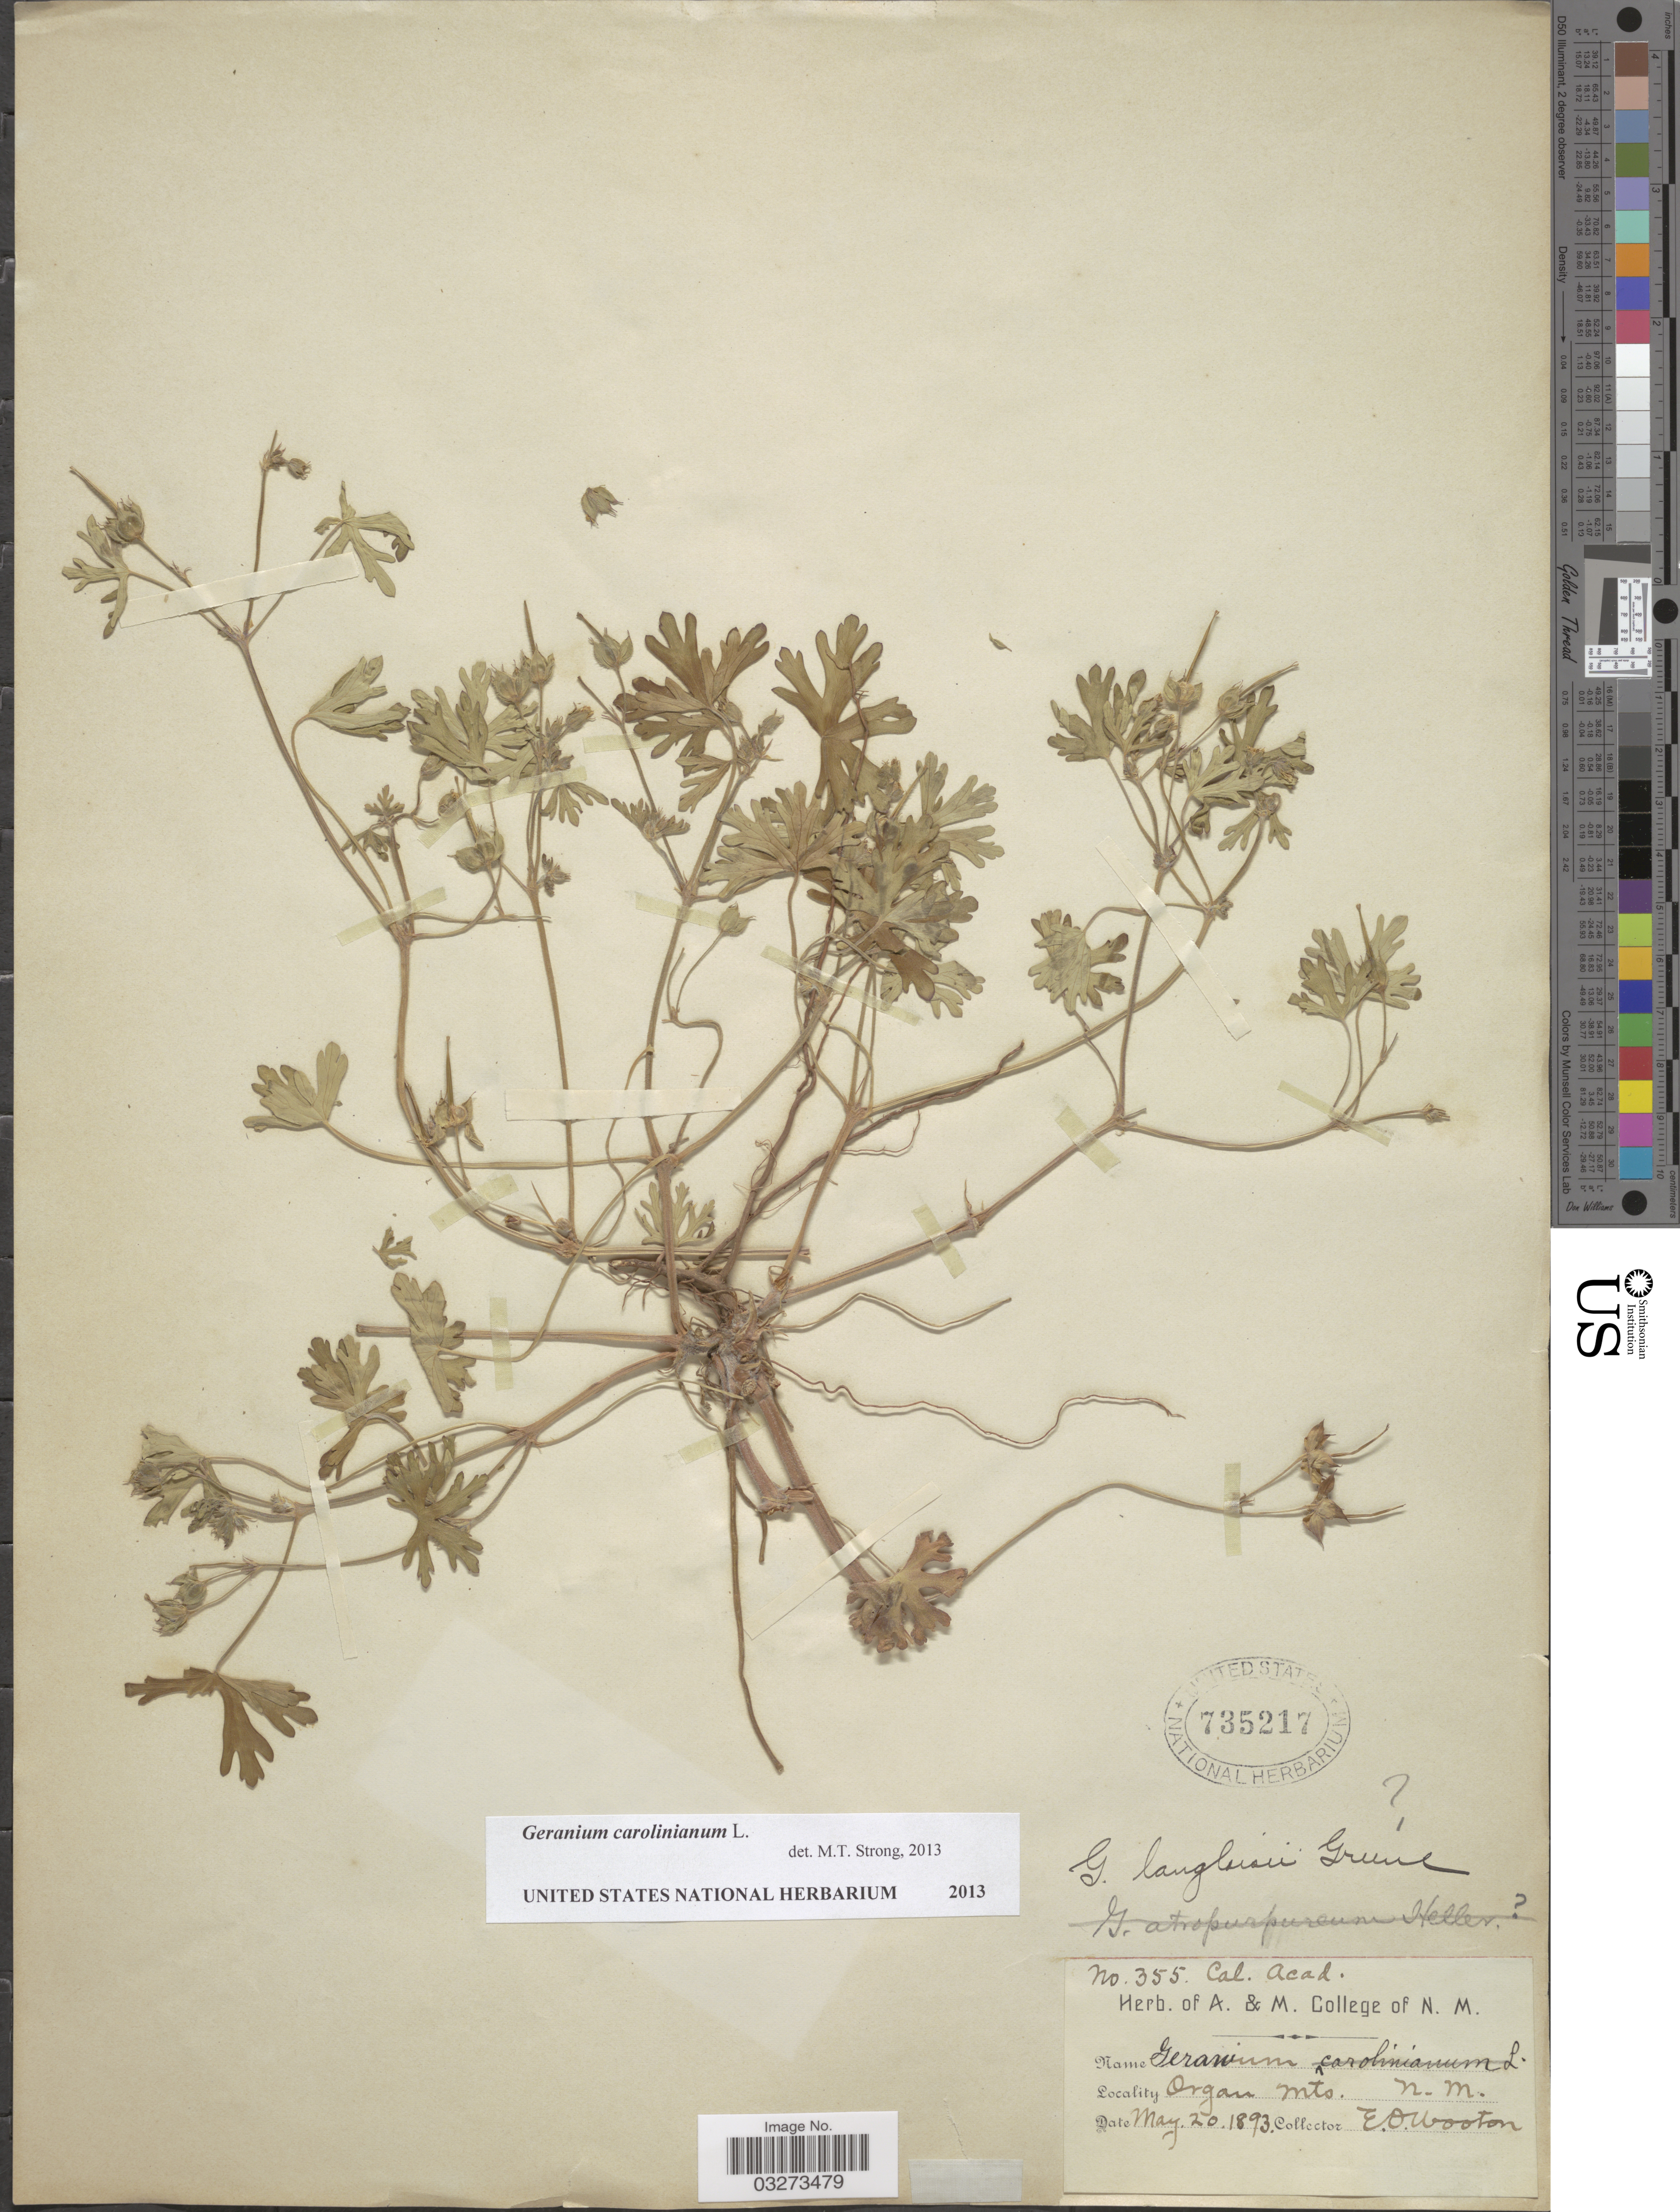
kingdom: Plantae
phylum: Tracheophyta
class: Magnoliopsida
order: Geraniales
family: Geraniaceae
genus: Geranium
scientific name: Geranium carolinianum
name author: L.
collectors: E. O. Wooton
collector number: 355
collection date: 1893-05-20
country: United States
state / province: New Mexico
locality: Organ Mts.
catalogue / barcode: US 735217